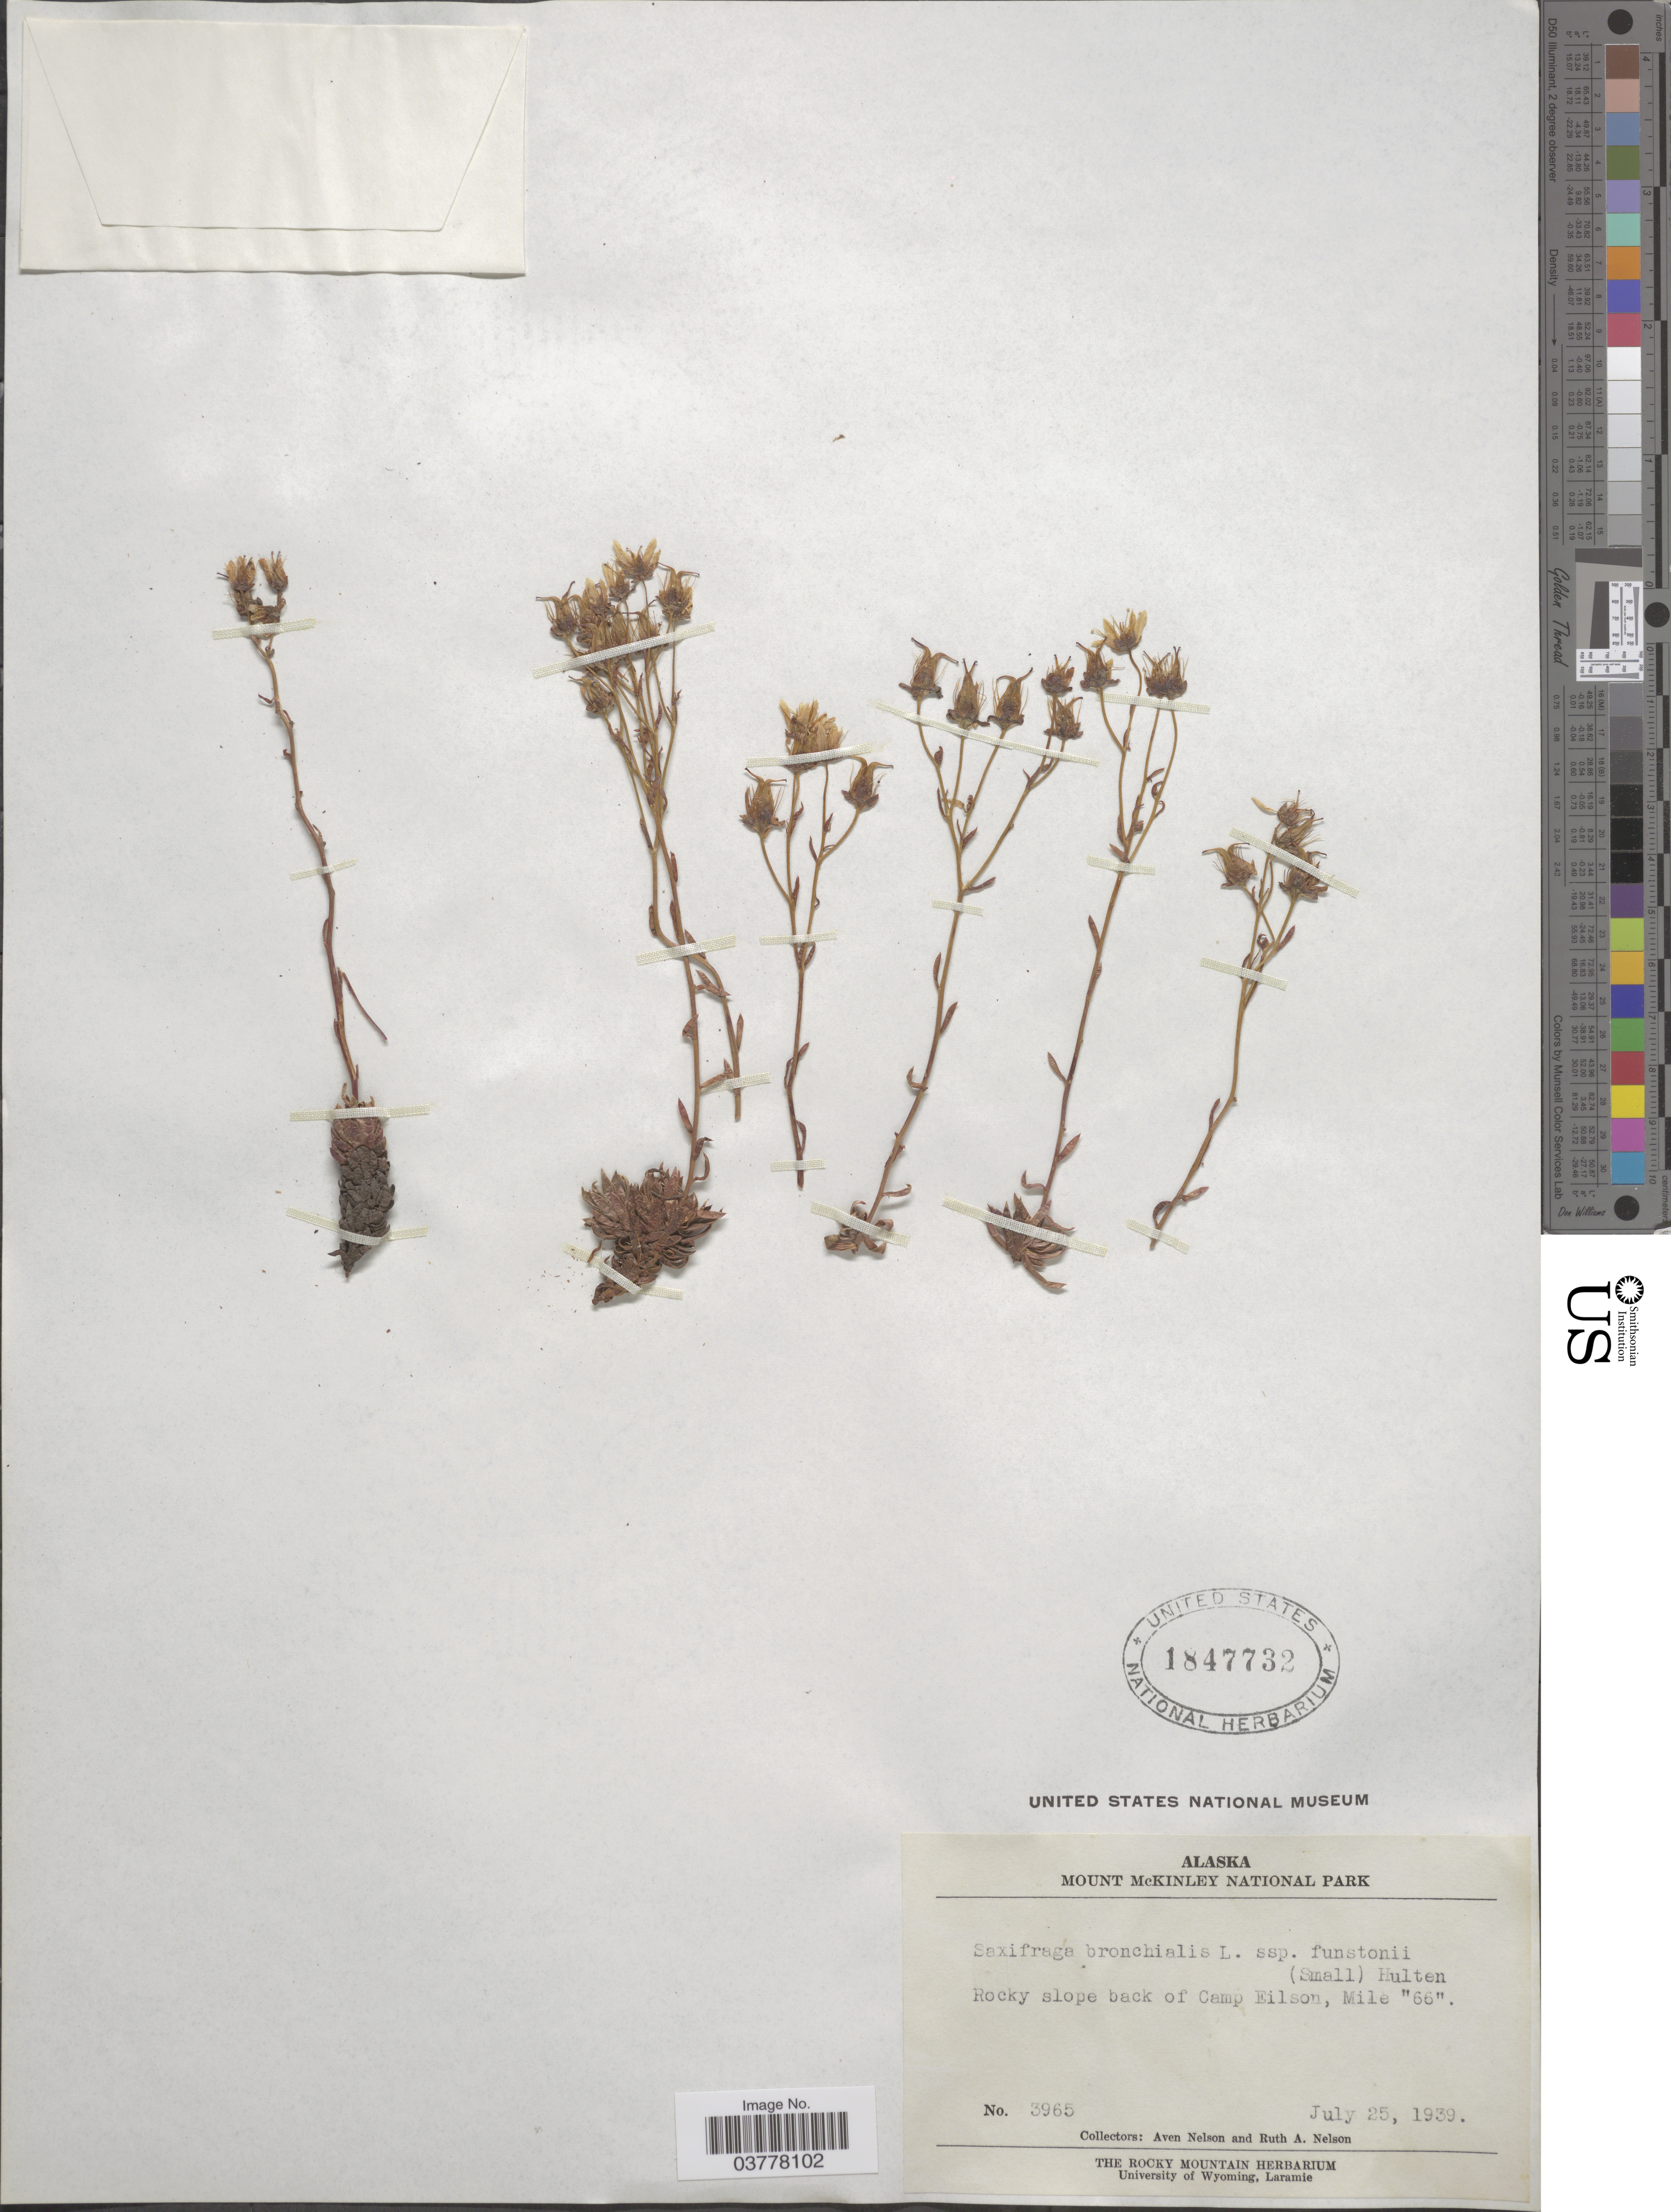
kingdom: Plantae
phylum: Tracheophyta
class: Magnoliopsida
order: Saxifragales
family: Saxifragaceae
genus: Saxifraga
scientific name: Saxifraga bronchialis subsp. funstonii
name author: (Small) Hultén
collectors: A. Nelson & R. A. Nelson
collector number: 3965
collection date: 1939-07-25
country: United States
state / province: Alaska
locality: Mount McKinley National Park. Rocky slope back of Camp Eilson, Mile '66'.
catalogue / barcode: US 1847732